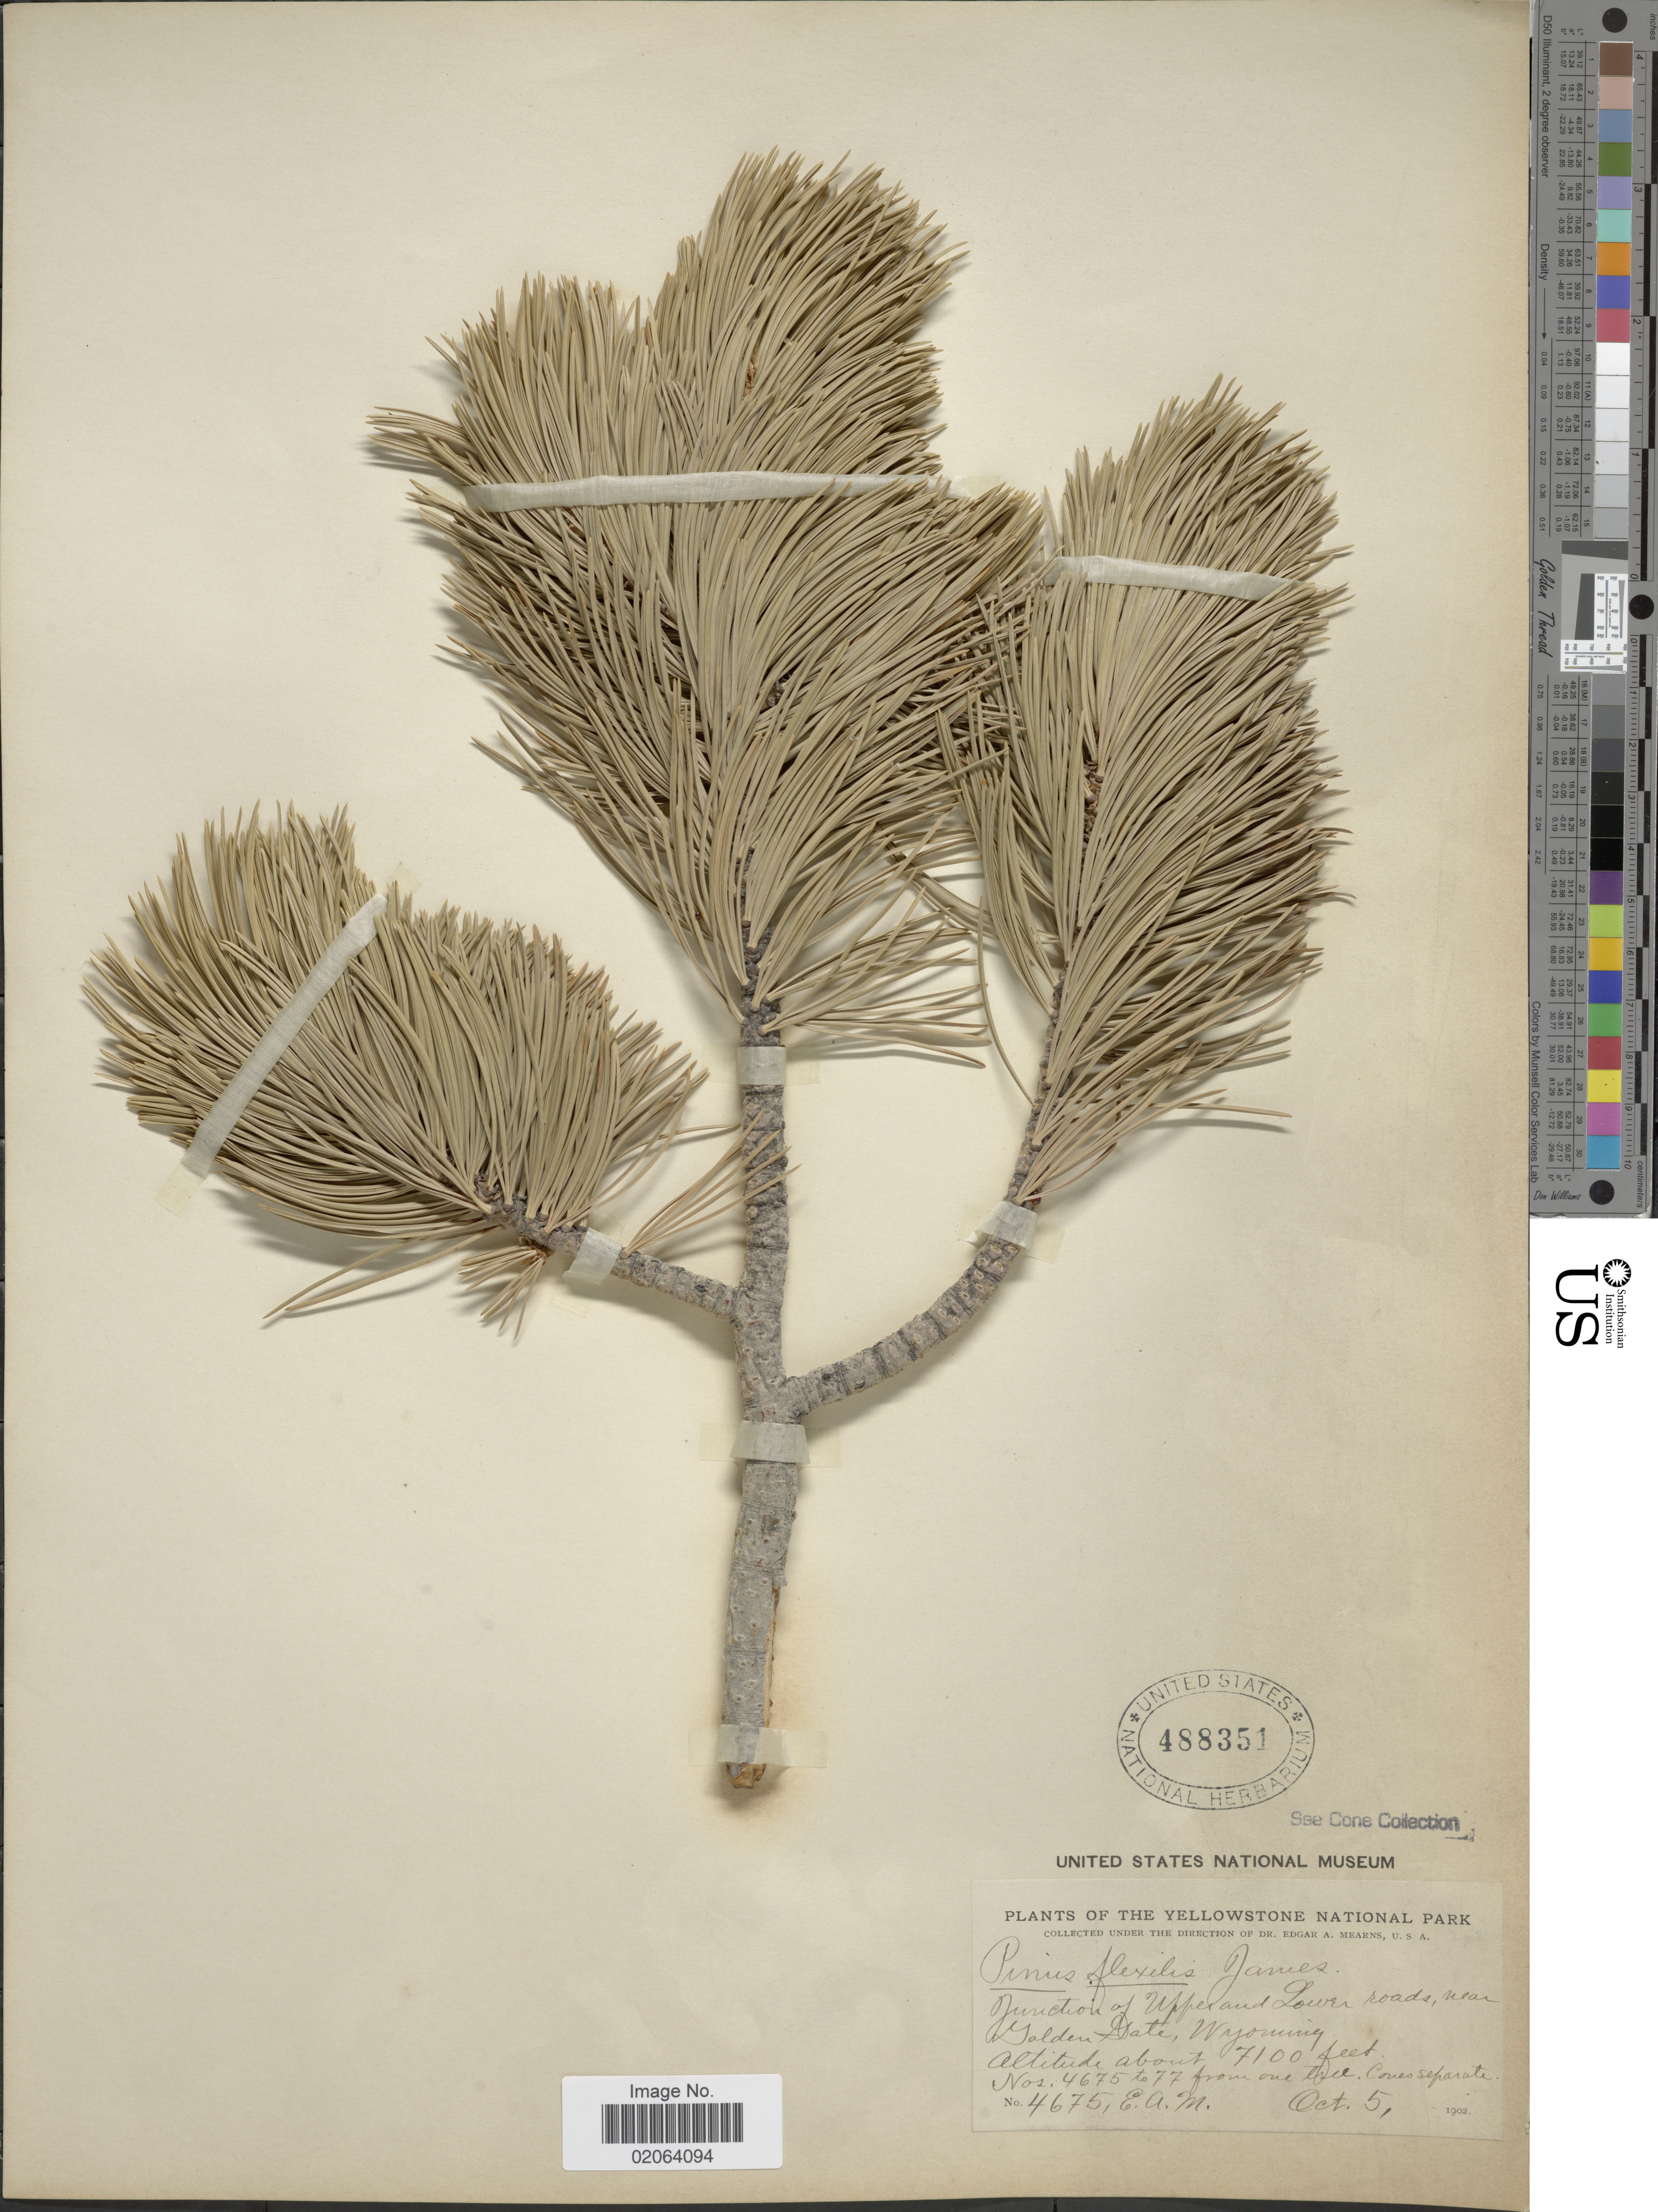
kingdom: Plantae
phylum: Tracheophyta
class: Pinopsida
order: Pinales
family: Pinaceae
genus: Pinus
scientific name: Pinus flexilis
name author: E. James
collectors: E. A. Mearns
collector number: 4675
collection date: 1902-10-05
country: United States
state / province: Wyoming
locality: Yellowstone National Park. Junction of Upper and Lower roads, near Golden Gate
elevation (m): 2164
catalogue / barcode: US 488351